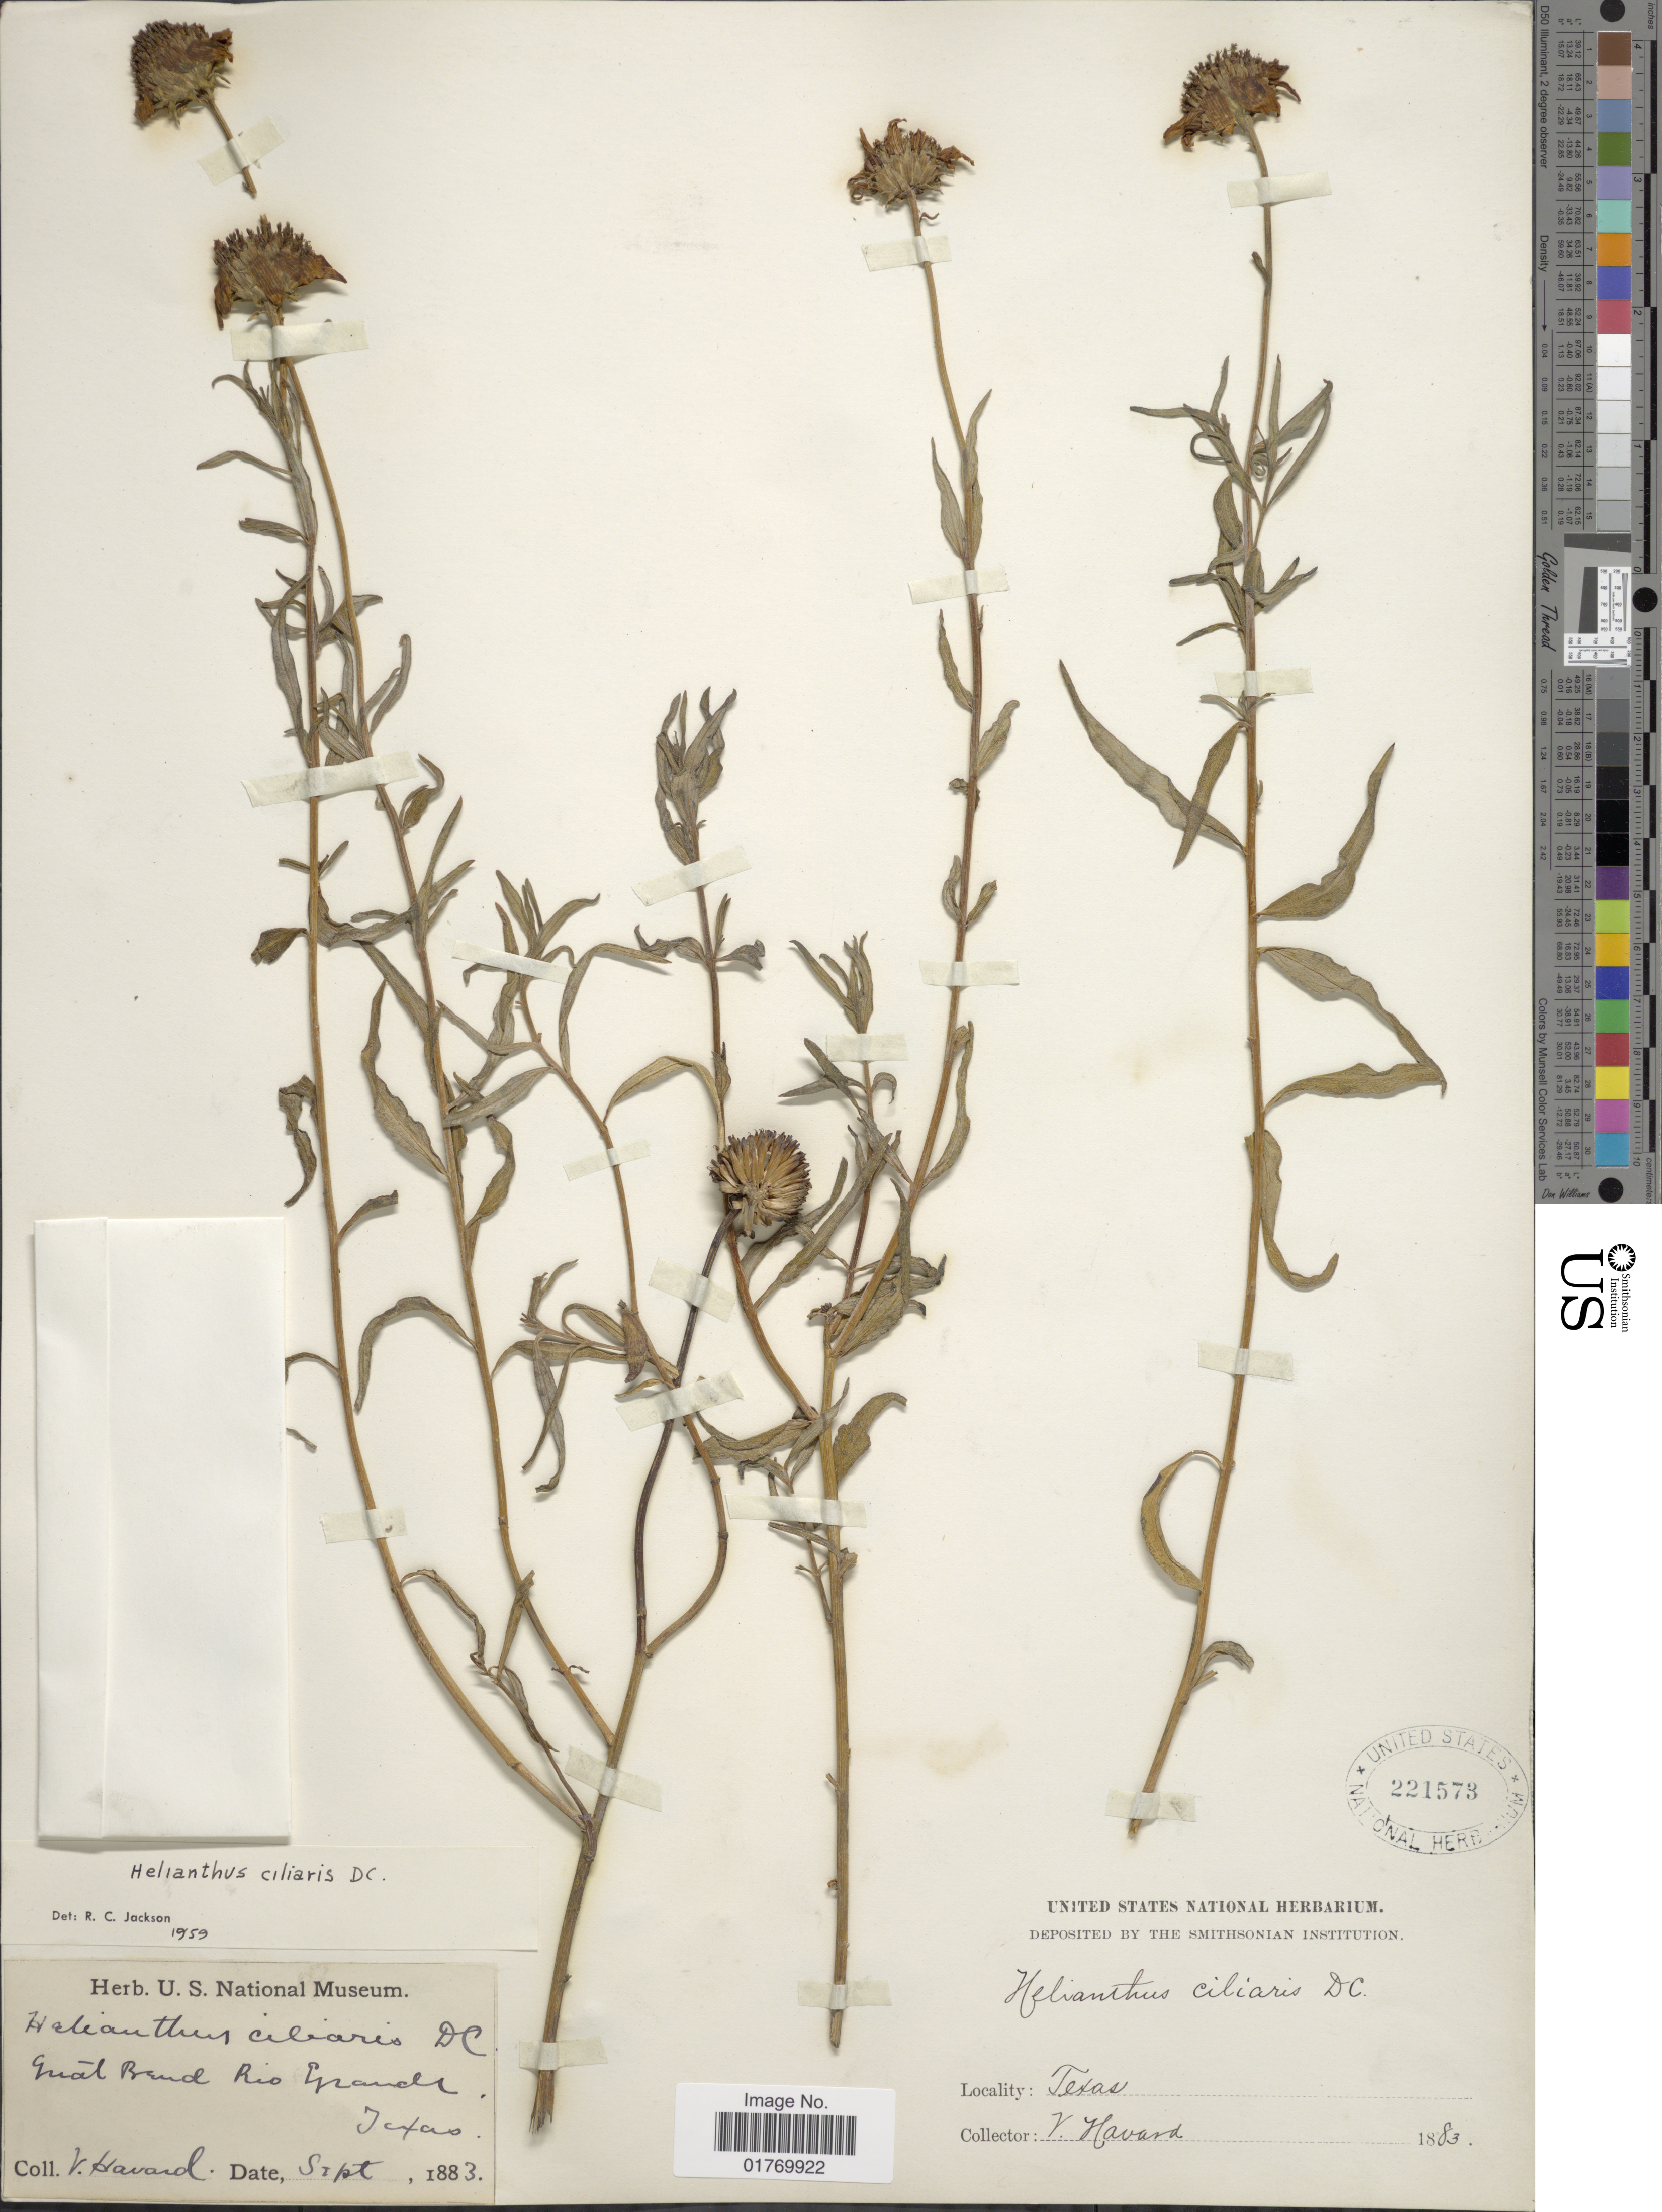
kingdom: Plantae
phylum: Tracheophyta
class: Magnoliopsida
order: Asterales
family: Asteraceae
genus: Helianthus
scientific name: Helianthus ciliaris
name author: DC.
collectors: V. Havard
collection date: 1883-09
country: United States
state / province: Texas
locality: Great Bend Rio Grande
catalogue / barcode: US 221573